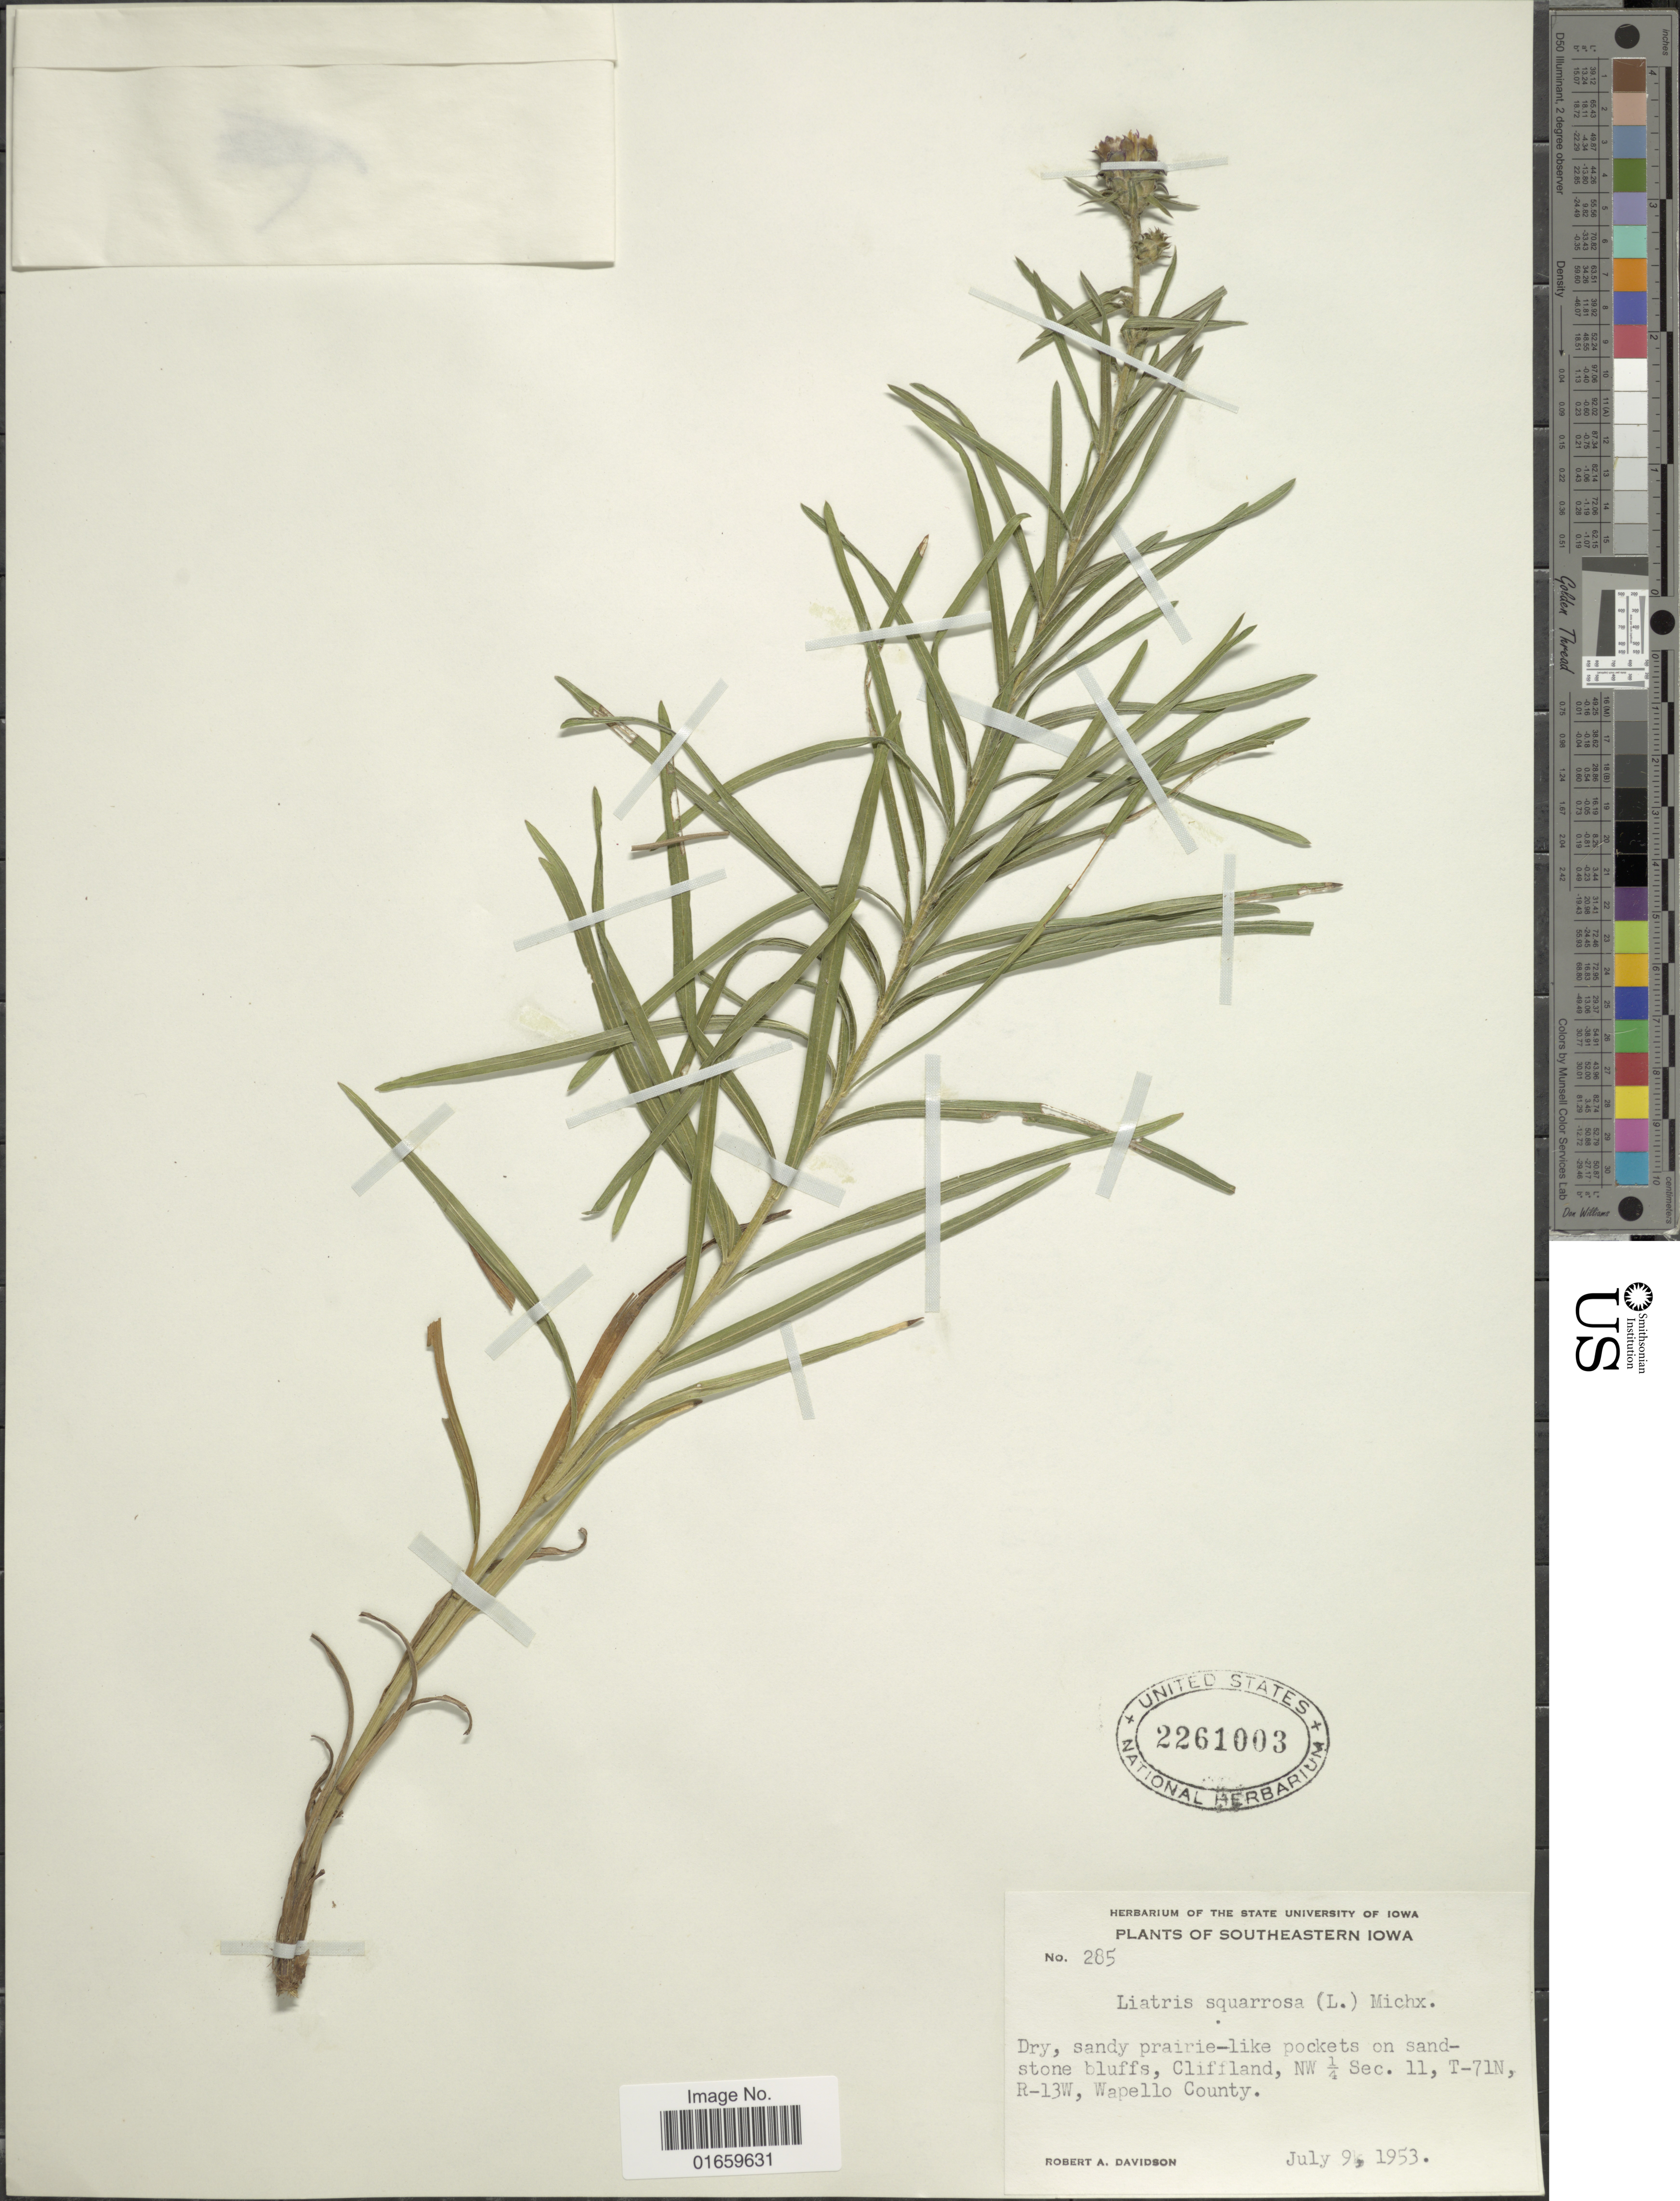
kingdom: Plantae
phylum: Tracheophyta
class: Magnoliopsida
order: Asterales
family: Asteraceae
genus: Liatris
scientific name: Liatris squarrosa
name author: (L.) Michx.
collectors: R. A. Davidson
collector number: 285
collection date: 1953-07-09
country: United States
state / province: Iowa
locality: Southwestern Iowa, NW ¼ sec. 11, T-71N, R-13W, Wapello County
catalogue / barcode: US 2261003